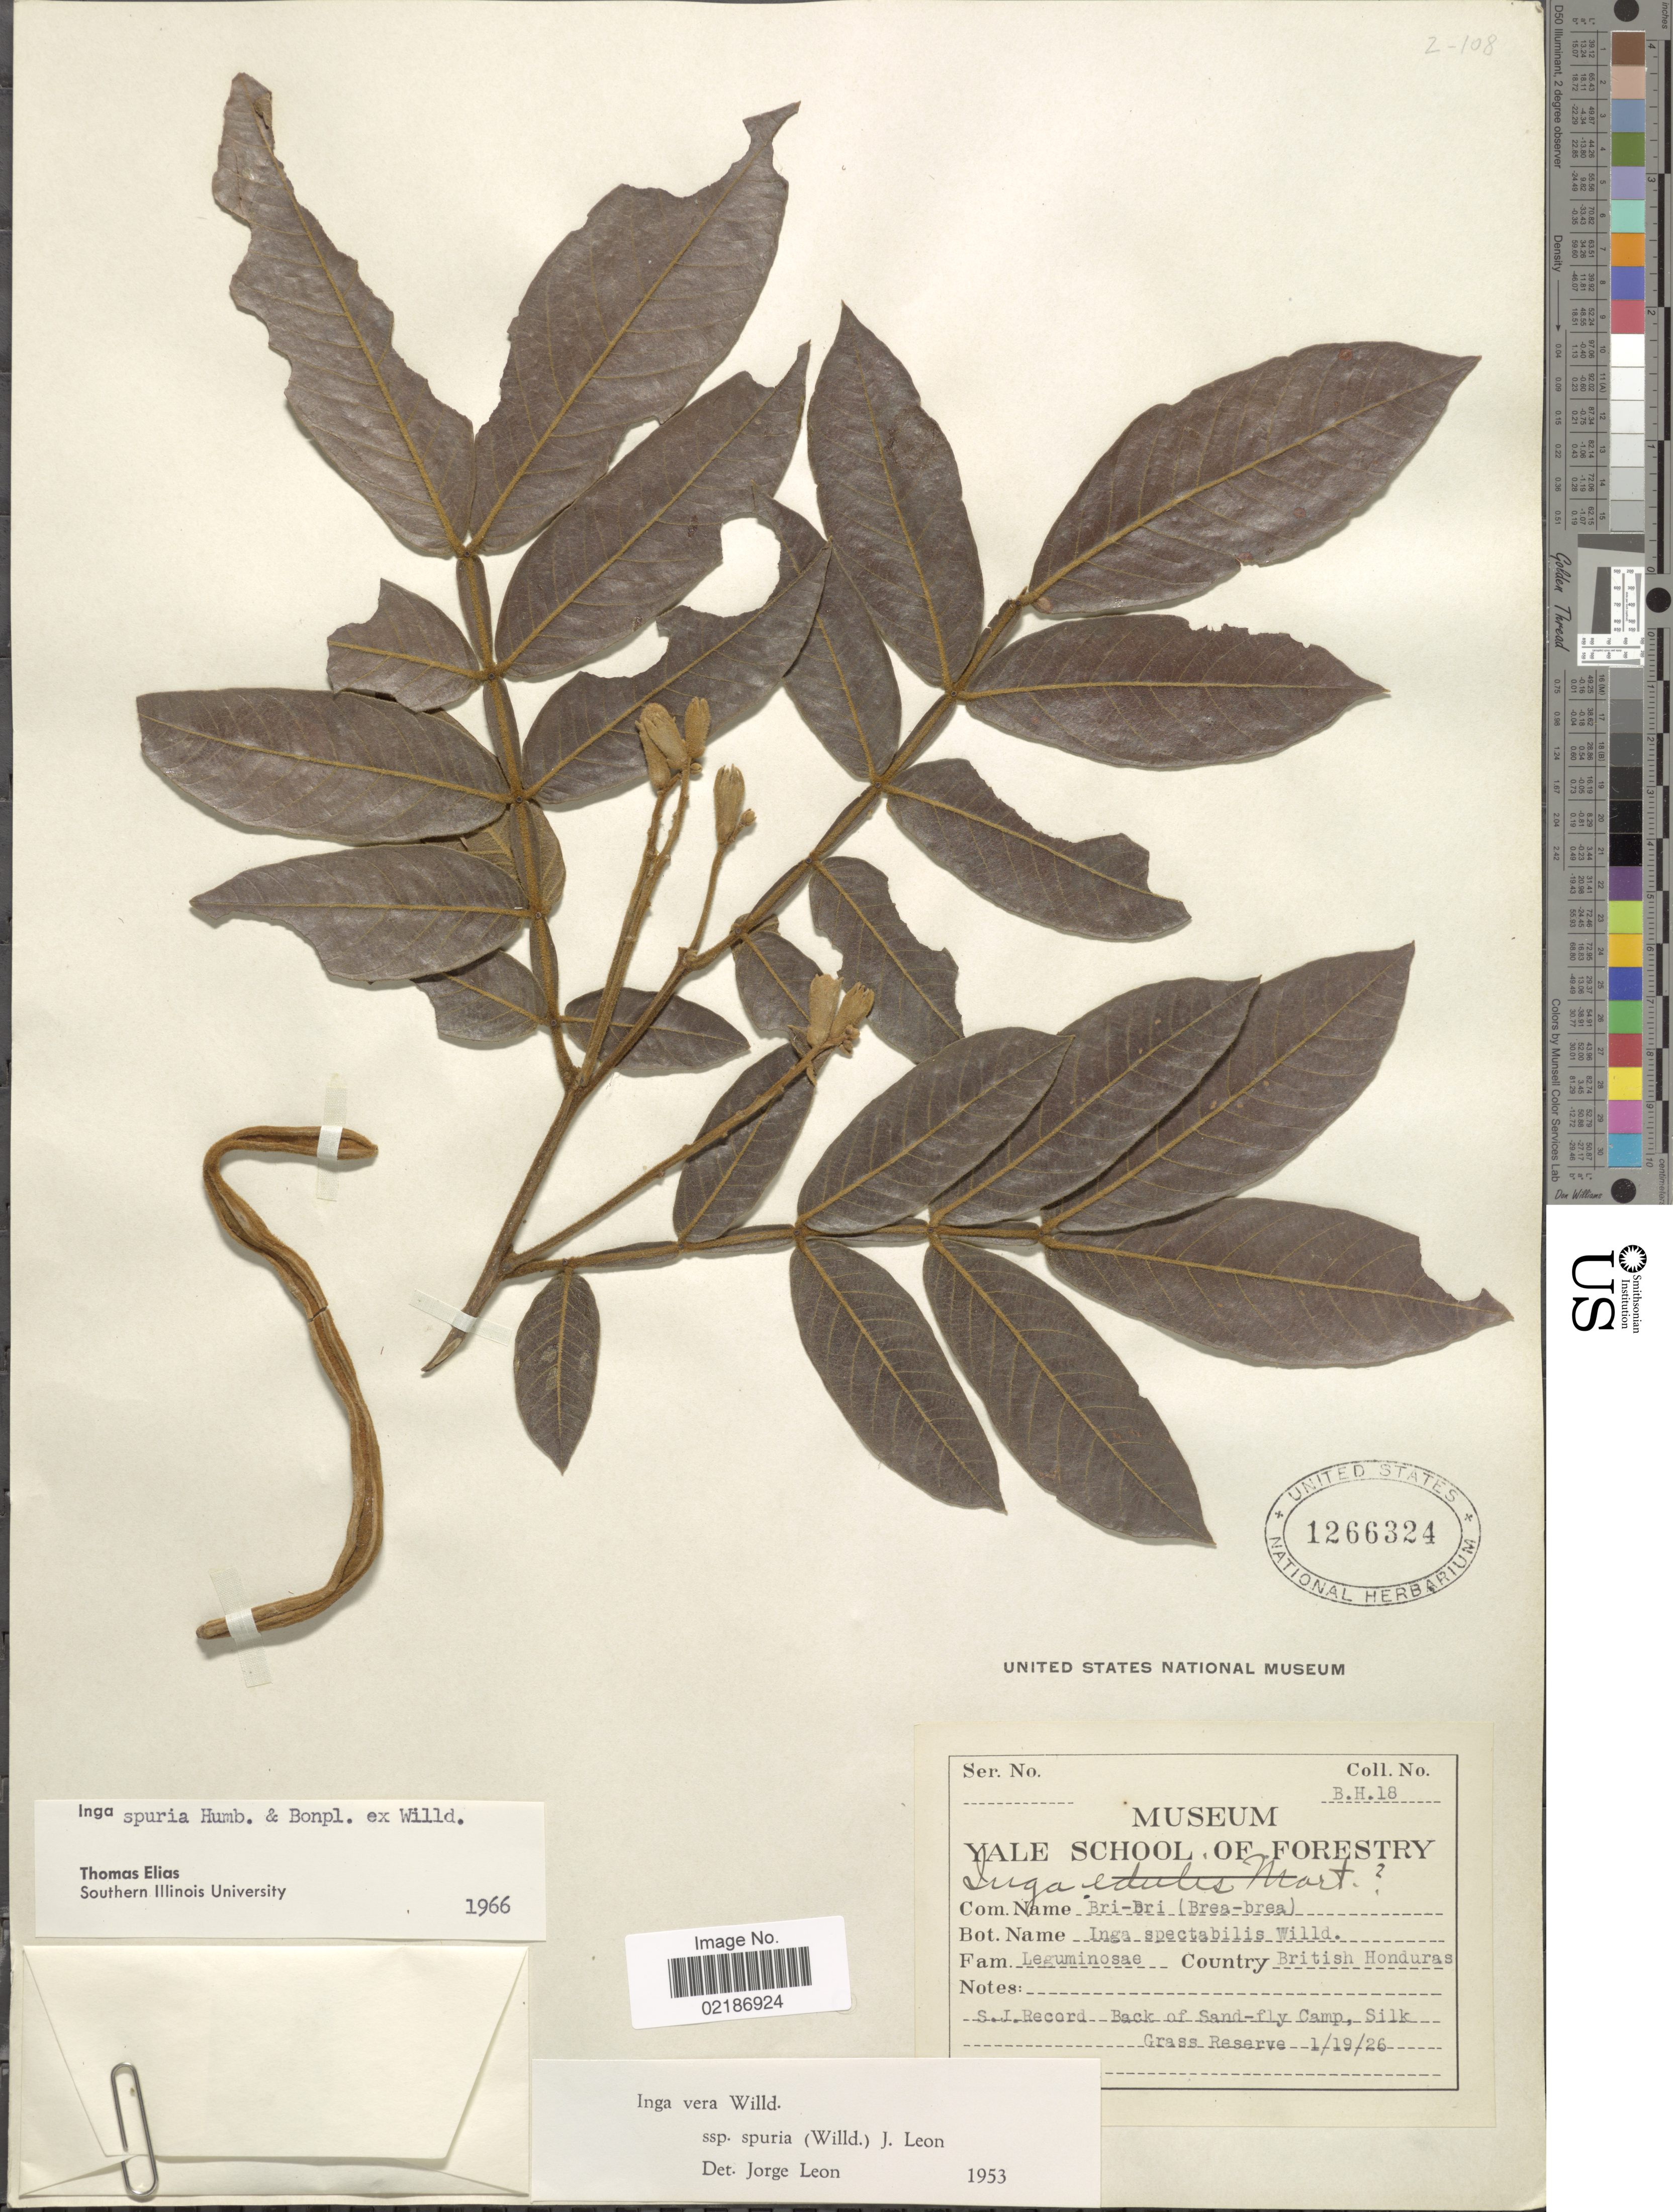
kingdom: Plantae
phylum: Tracheophyta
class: Magnoliopsida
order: Fabales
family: Fabaceae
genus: Inga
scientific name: Inga vera subsp. vera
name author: Willd.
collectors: S. J. Record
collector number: BH18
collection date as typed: Transcribed d/m/y: 19/1/26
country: Belize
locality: British Honduras, back of Sandy-fly Camp, Silk Grass Reserve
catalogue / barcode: US 1266324